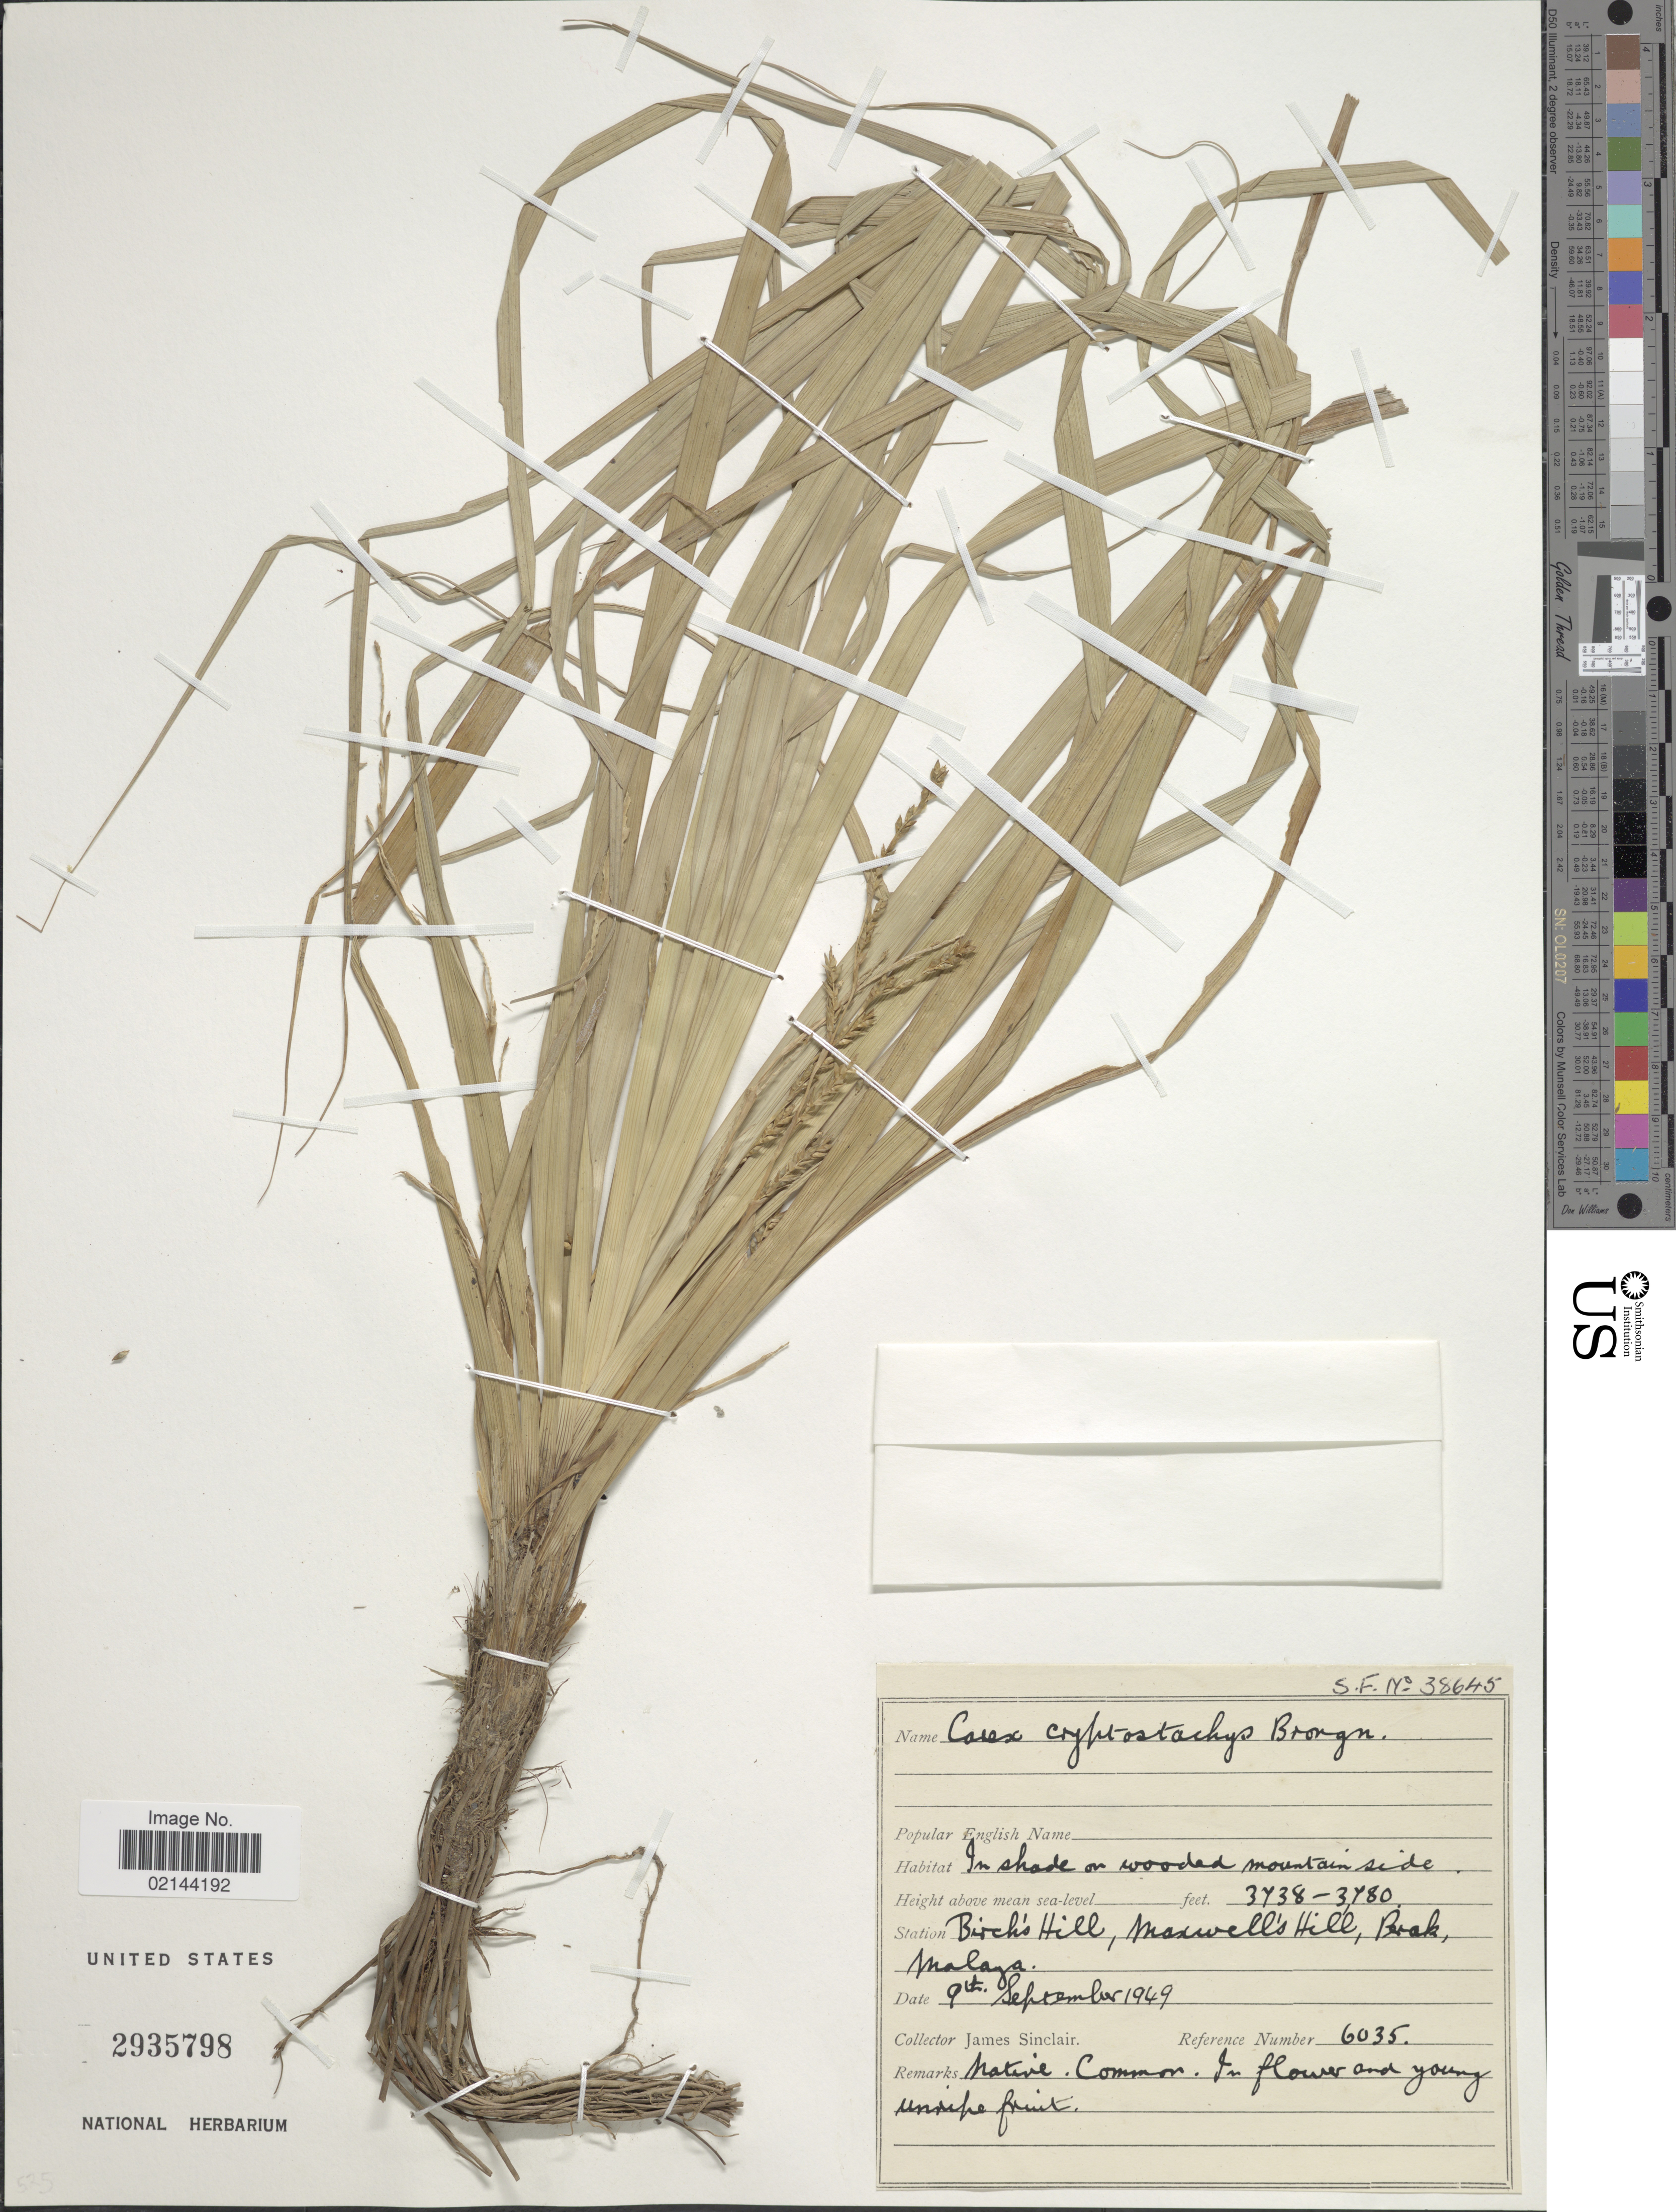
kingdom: Plantae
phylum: Tracheophyta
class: Liliopsida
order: Poales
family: Cyperaceae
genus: Carex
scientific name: Carex cryptostachys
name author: Brongn.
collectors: J. Sinclair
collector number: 6035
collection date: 1949-09-09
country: Malaysia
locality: Birch's Hill, Maxwell's Hill, Brak, Malaya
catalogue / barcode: US 2935798